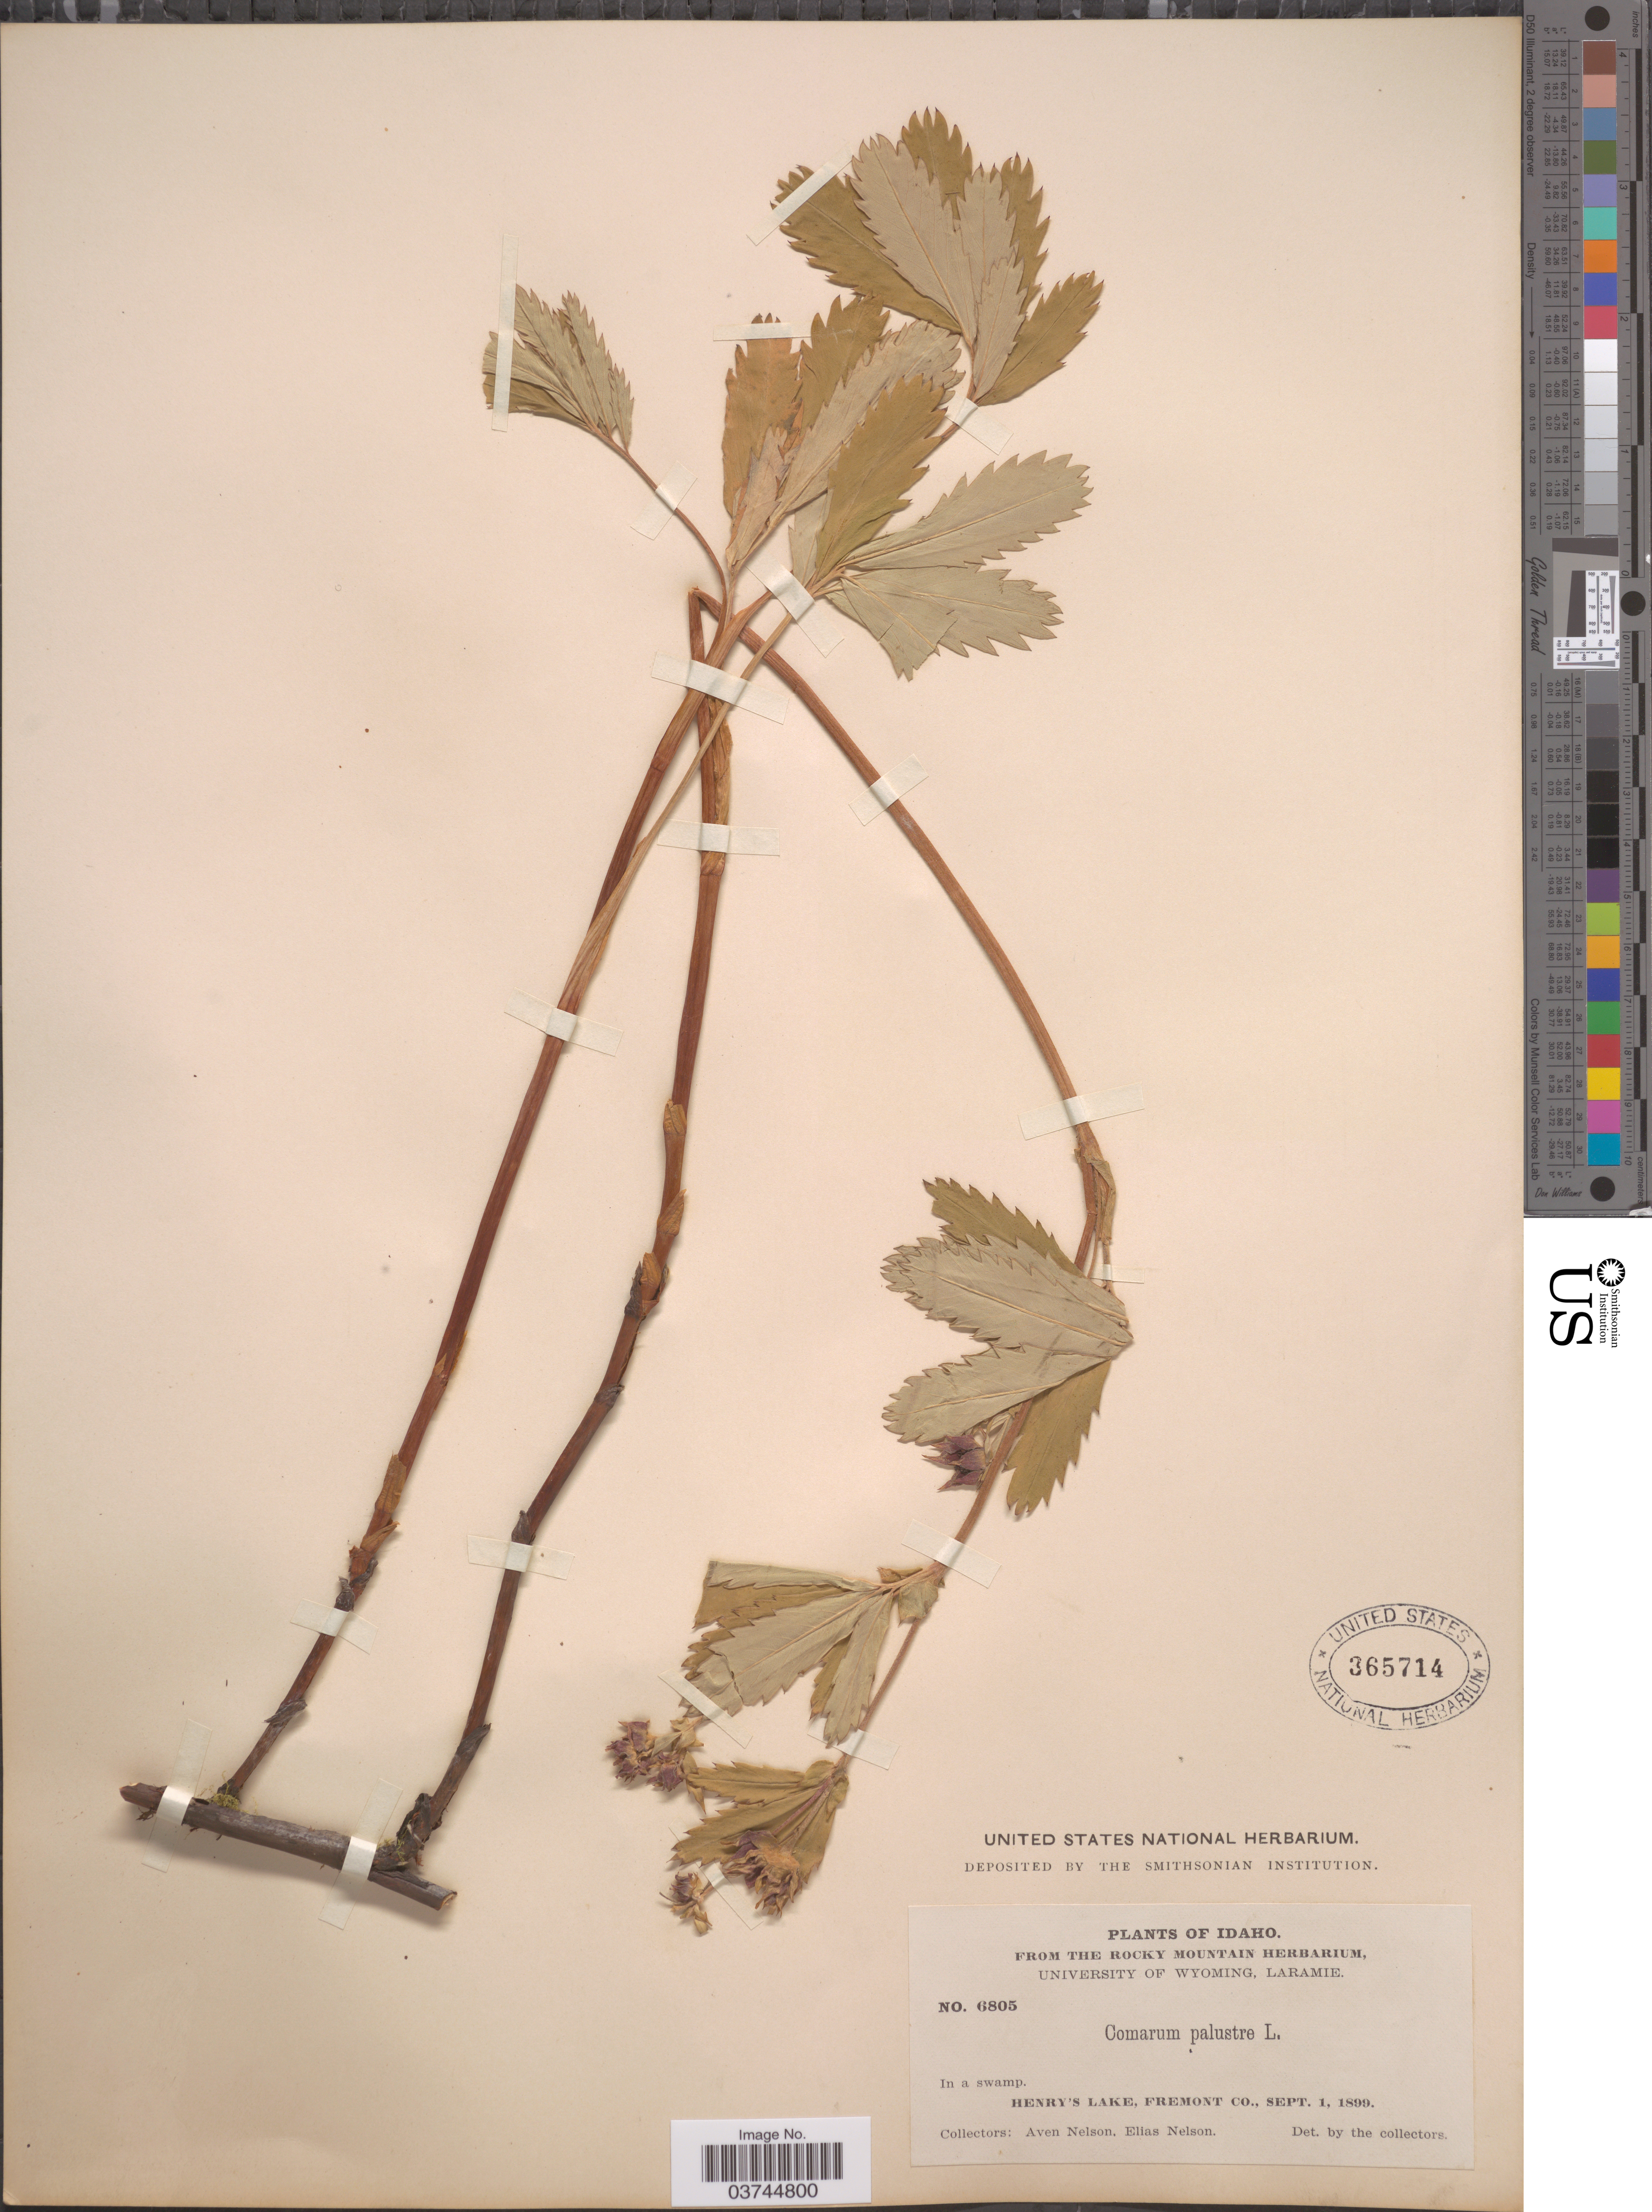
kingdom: Plantae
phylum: Tracheophyta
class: Magnoliopsida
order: Rosales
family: Rosaceae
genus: Comarum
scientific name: Comarum palustre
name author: L.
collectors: A. Nelson & E. Nelson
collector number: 6805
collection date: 1899-09-01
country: United States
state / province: Idaho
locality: Henry's Lake, Fremont Co.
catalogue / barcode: US 365714